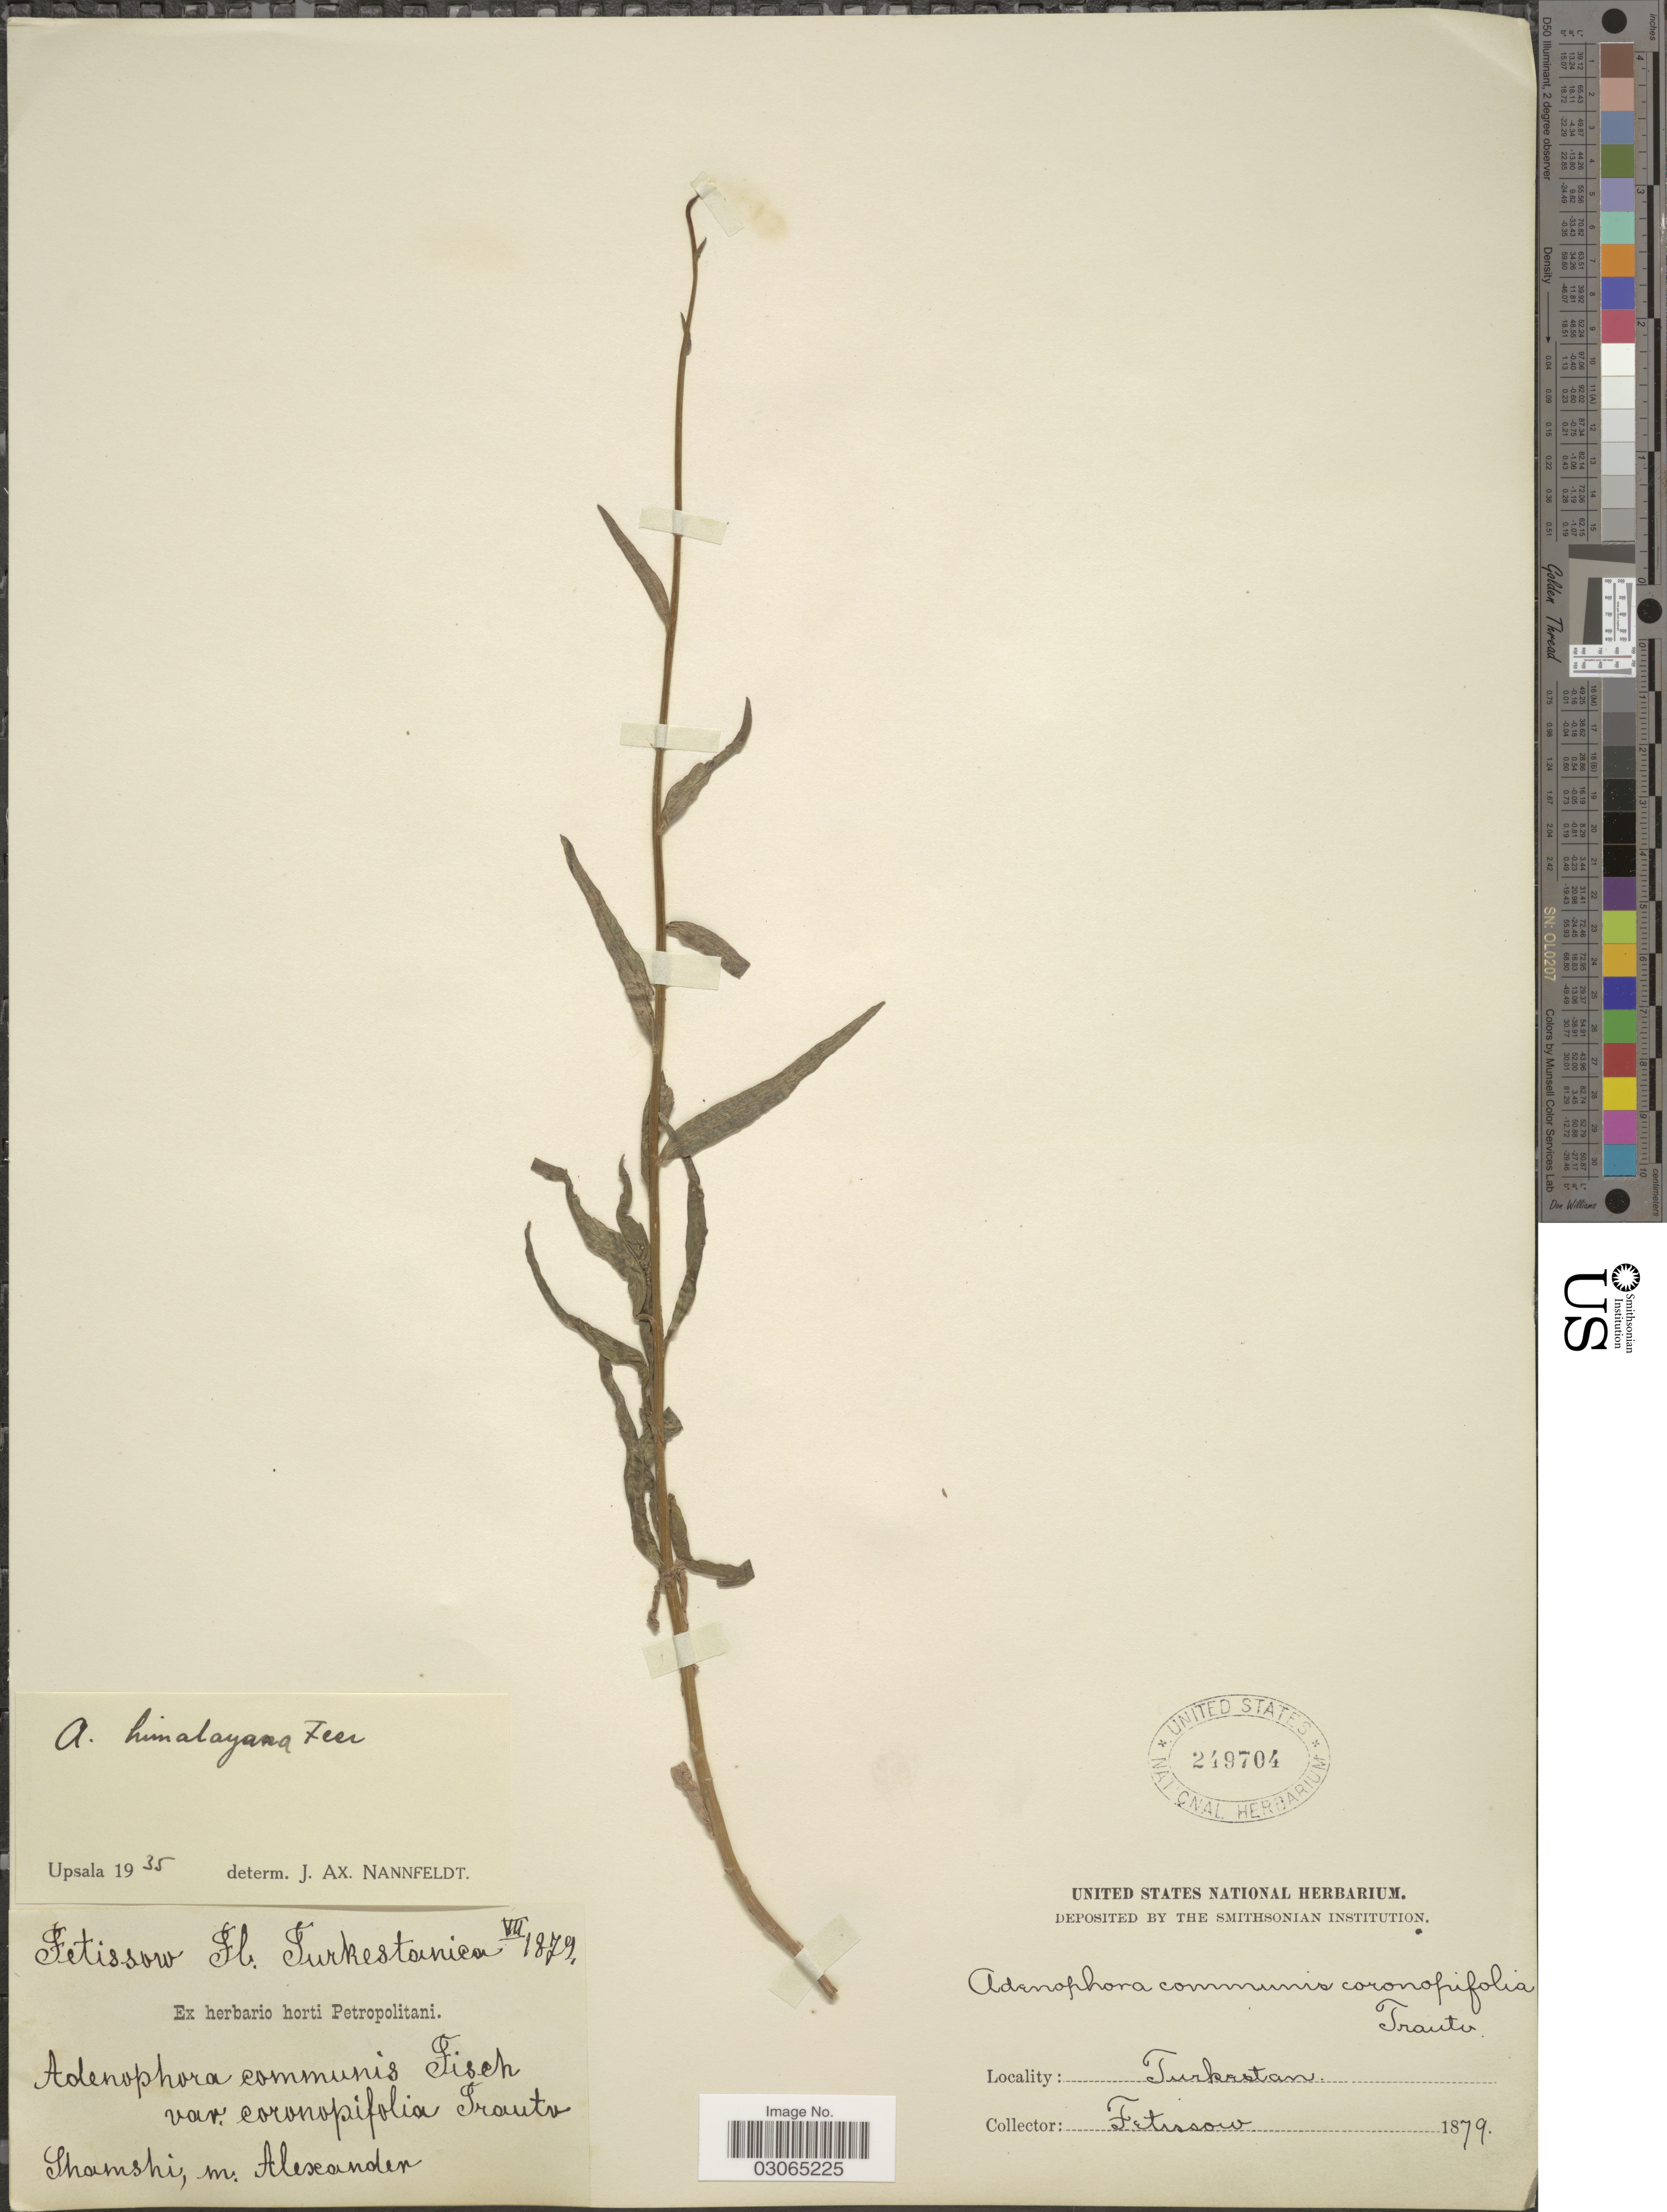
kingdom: Plantae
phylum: Tracheophyta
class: Magnoliopsida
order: Asterales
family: Campanulaceae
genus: Adenophora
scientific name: Adenophora himalayana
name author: Feer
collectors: -. Fetissow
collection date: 1879-07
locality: Turkestanica. Shamshi, m. Alexander.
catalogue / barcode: US 249704